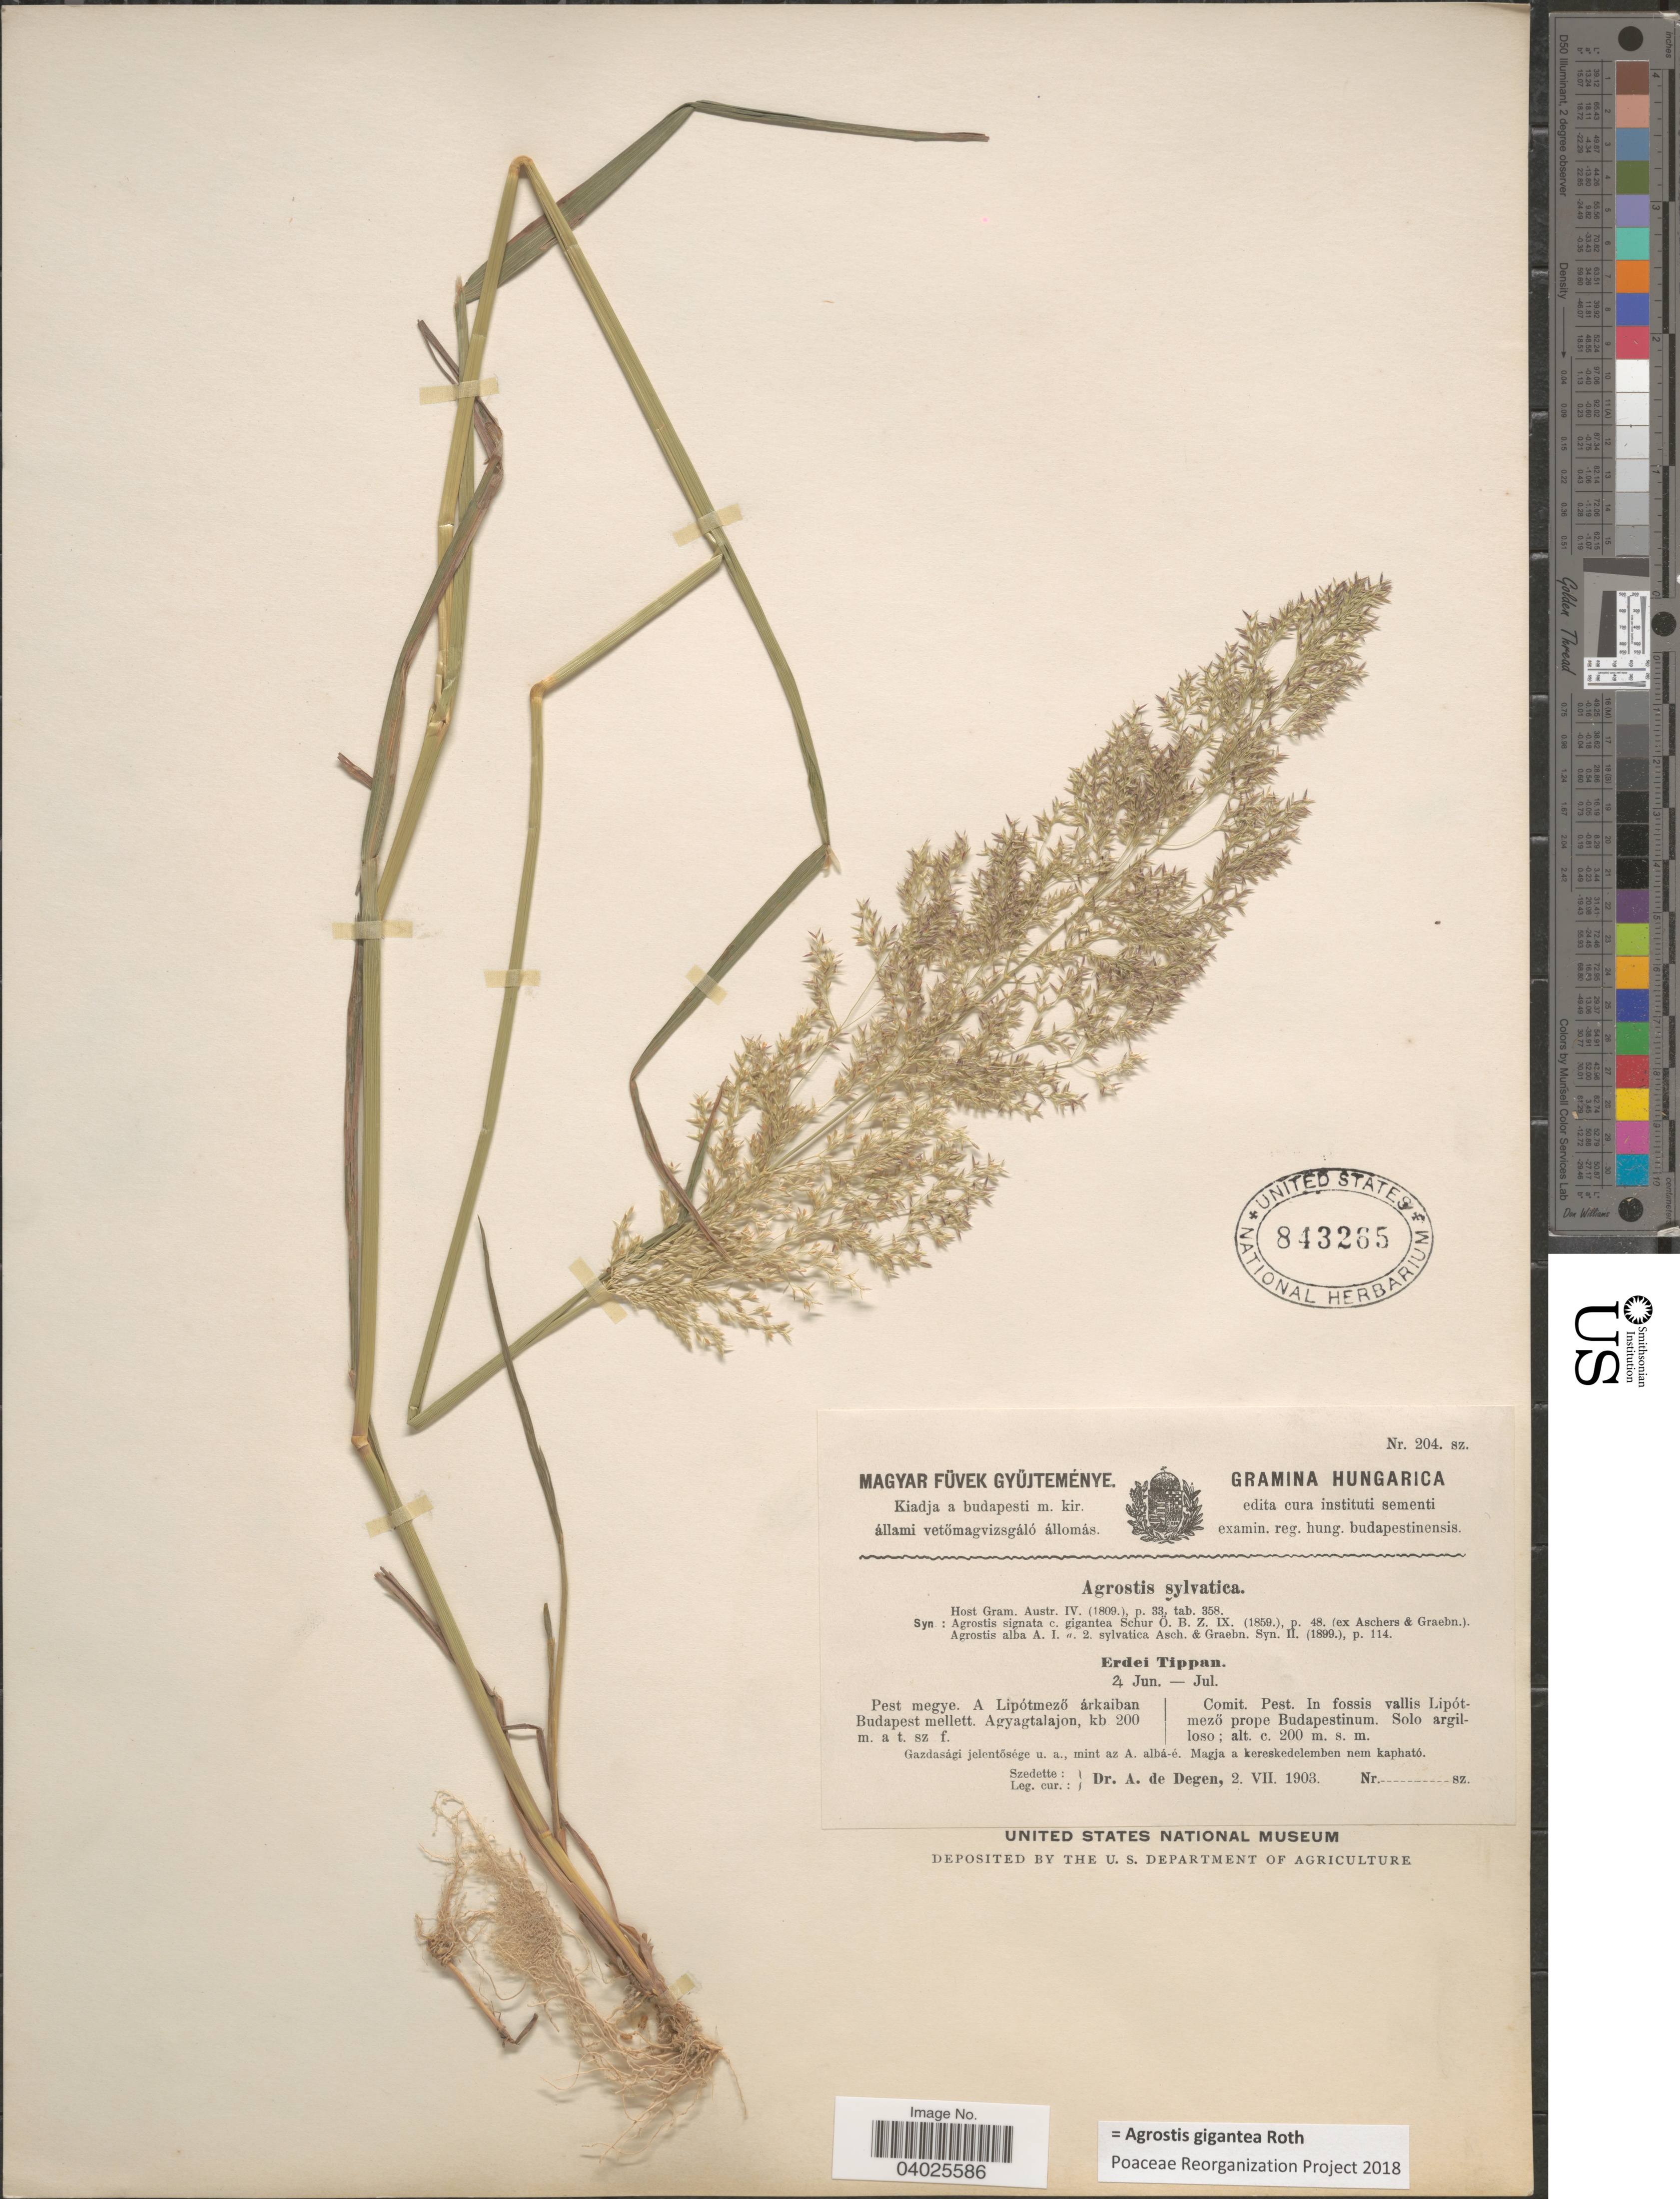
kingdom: Plantae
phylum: Tracheophyta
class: Liliopsida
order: Poales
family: Poaceae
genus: Agrostis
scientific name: Agrostis gigantea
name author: Roth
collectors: A. Degen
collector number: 204?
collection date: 1903-07-02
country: Hungary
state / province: Pest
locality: Comit. Pest. In fossis vallis Lipótmezö prope Budapestinum. Solo argilloso.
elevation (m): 200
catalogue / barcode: US 843265